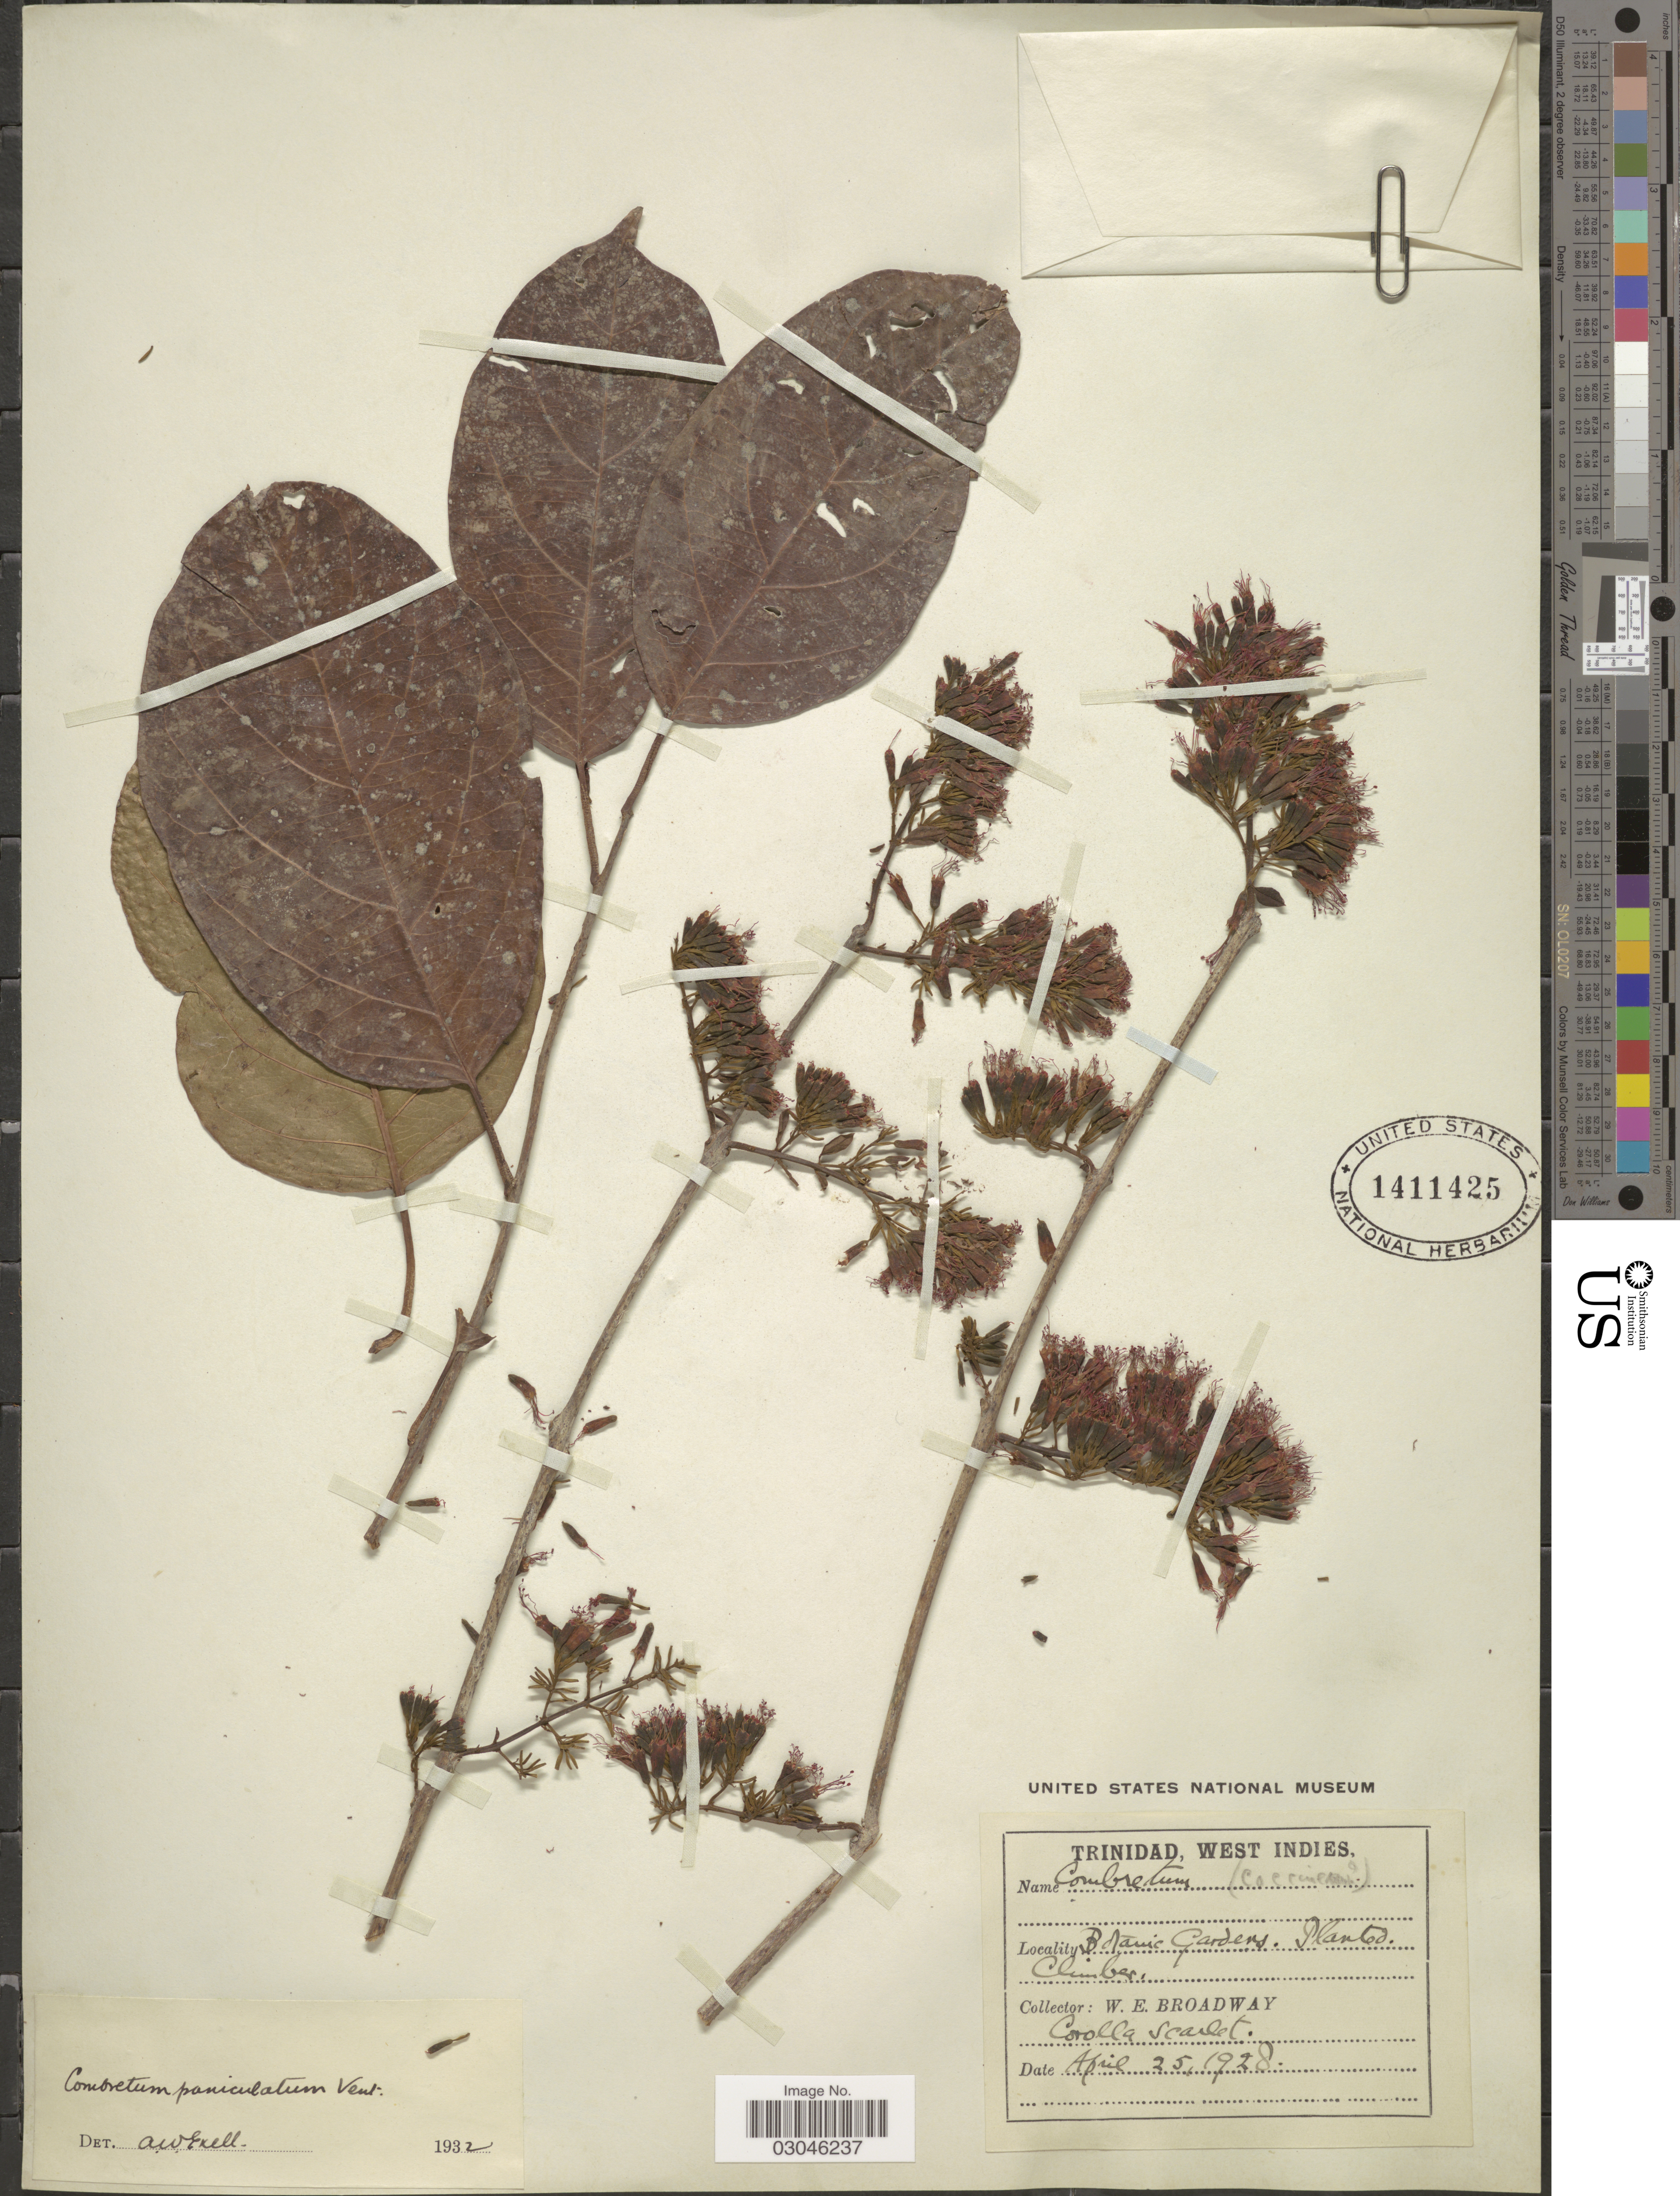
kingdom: Plantae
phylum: Tracheophyta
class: Magnoliopsida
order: Myrtales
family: Combretaceae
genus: Combretum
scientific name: Combretum paniculatum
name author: Vent.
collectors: W. E. Broadway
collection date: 1928-04-25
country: Trinidad and Tobago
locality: Trinidad. Botanic Garden.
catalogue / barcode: US 1411425